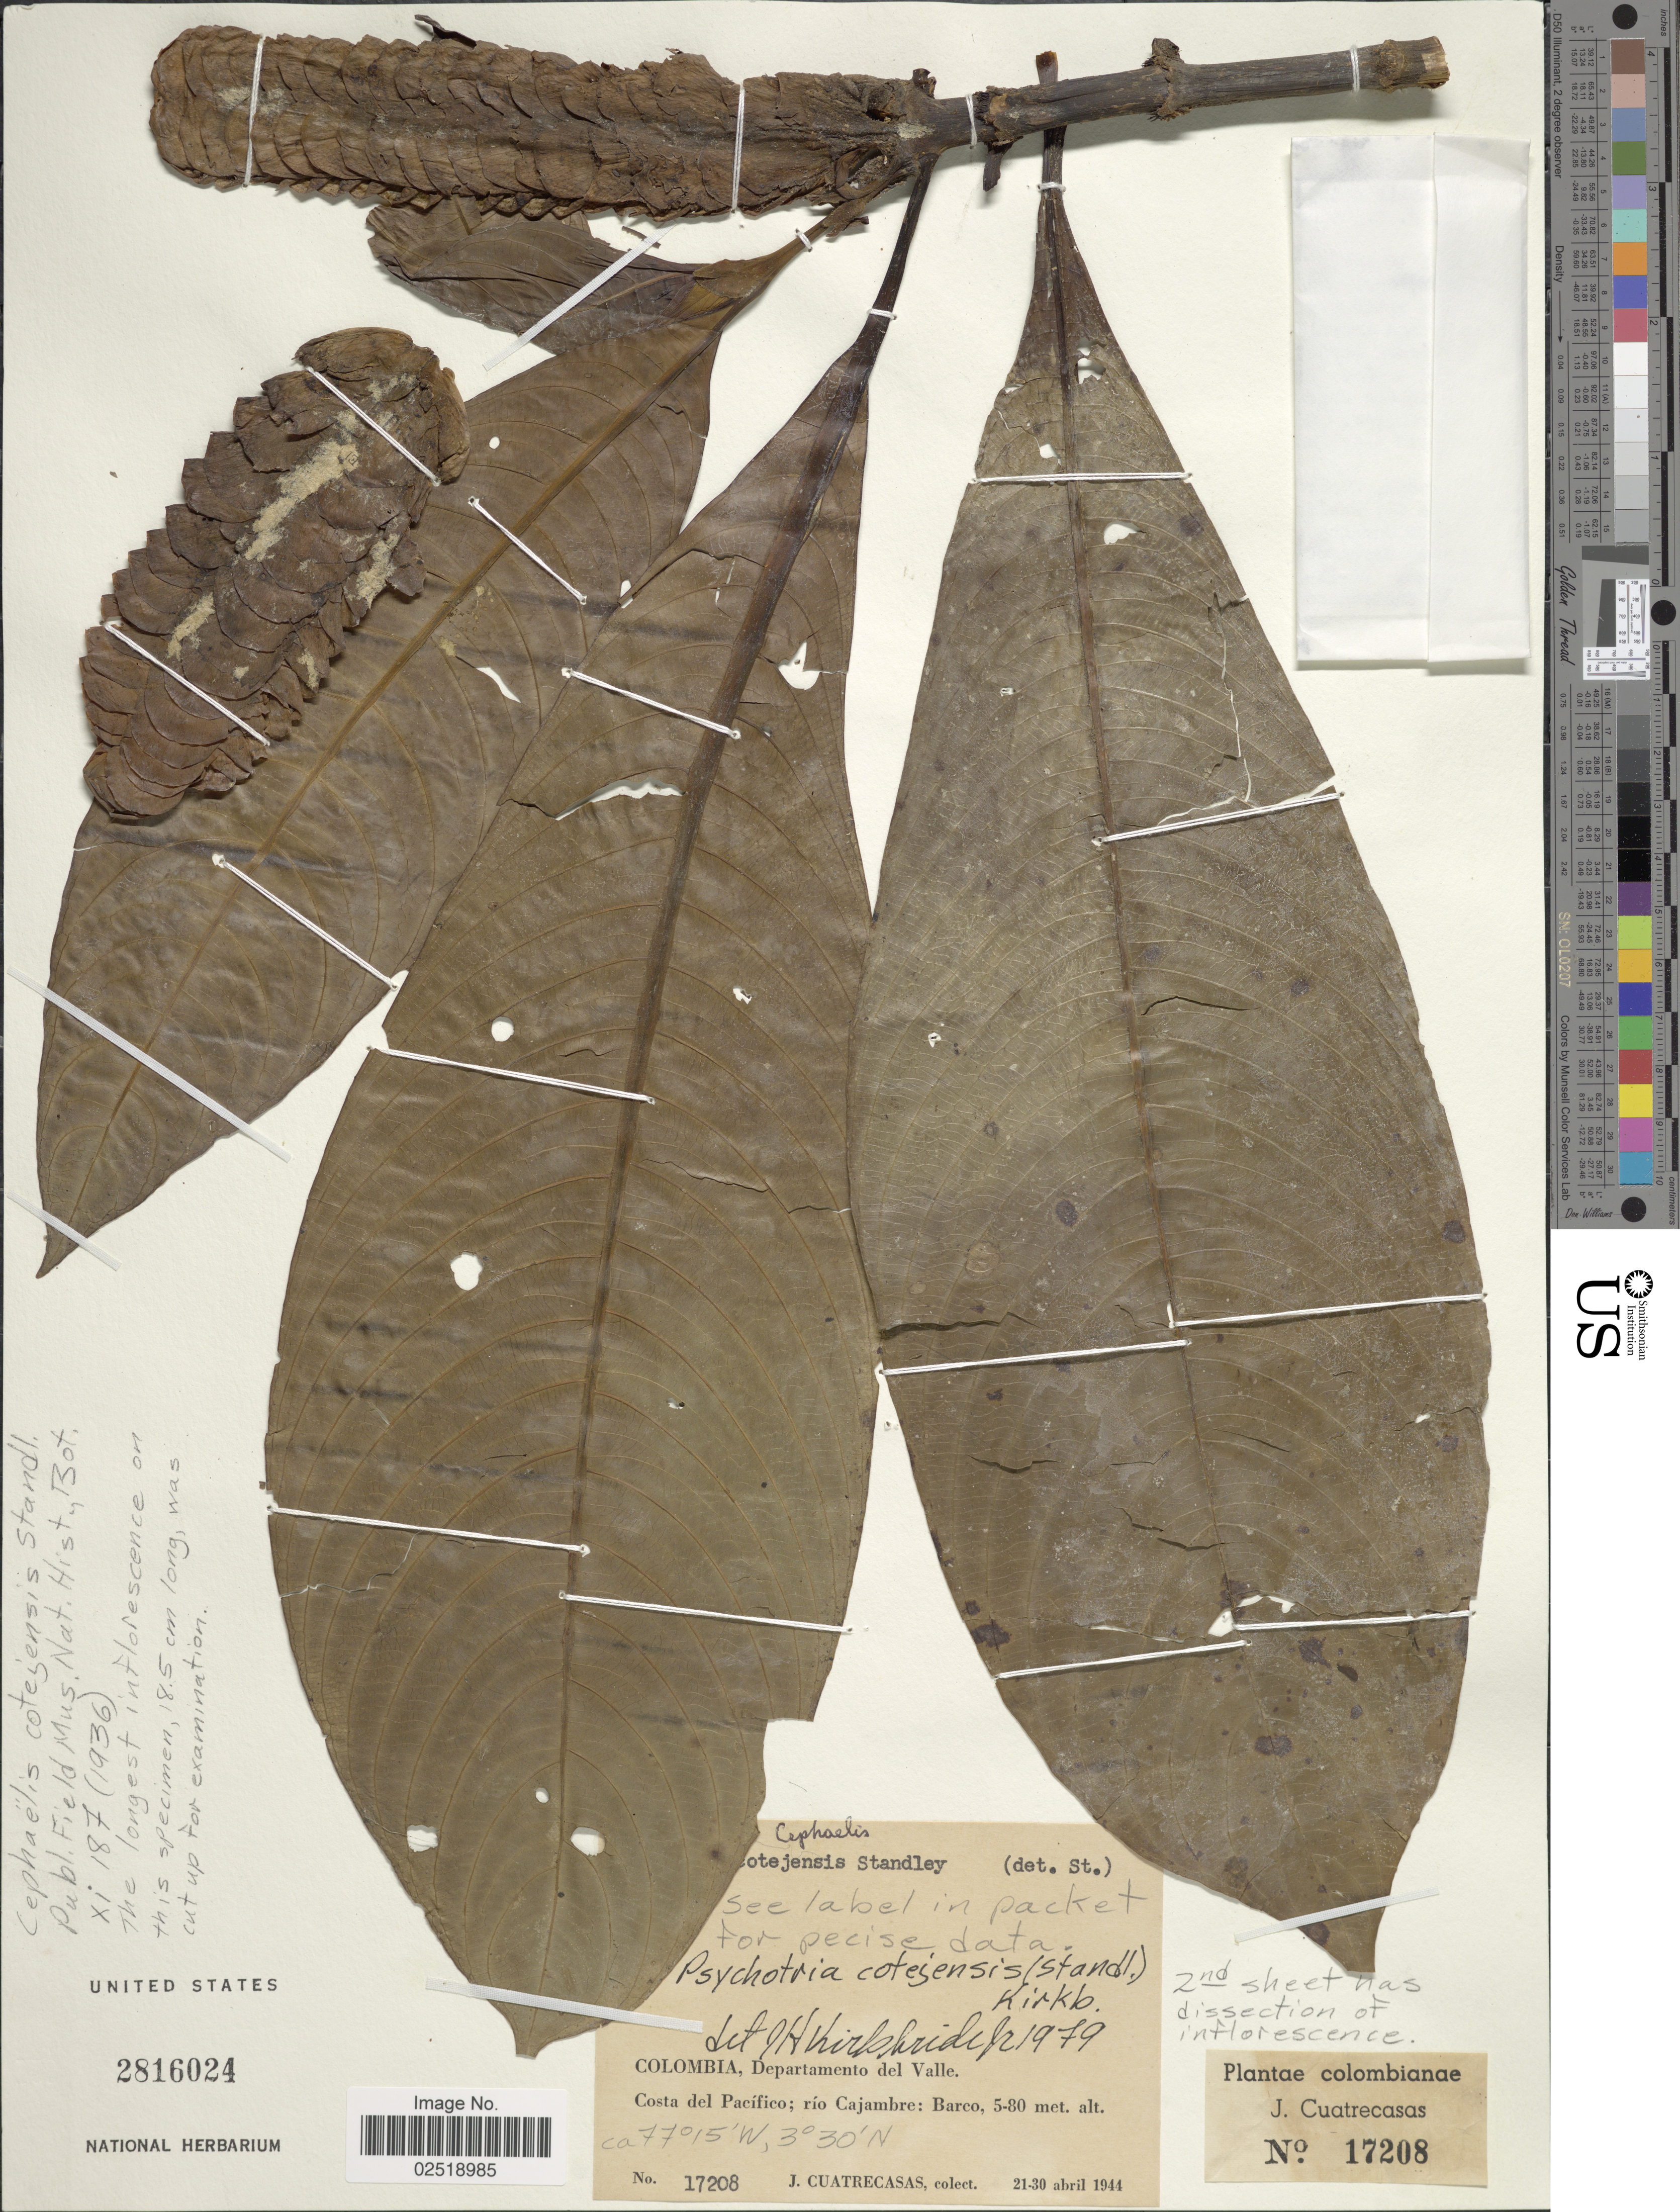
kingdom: Plantae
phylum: Tracheophyta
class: Magnoliopsida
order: Gentianales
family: Rubiaceae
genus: Psychotria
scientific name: Psychotria cotejensis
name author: (Standl.) J.H. Kirkbr.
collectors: J. Cuatrecasas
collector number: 17208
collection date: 1944-04-21/1944-04-30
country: Colombia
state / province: Valle del Cauca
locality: Departamento del Valle, Costa del Pacífico; río Cajambre: Barco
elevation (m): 5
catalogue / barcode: US 2816024